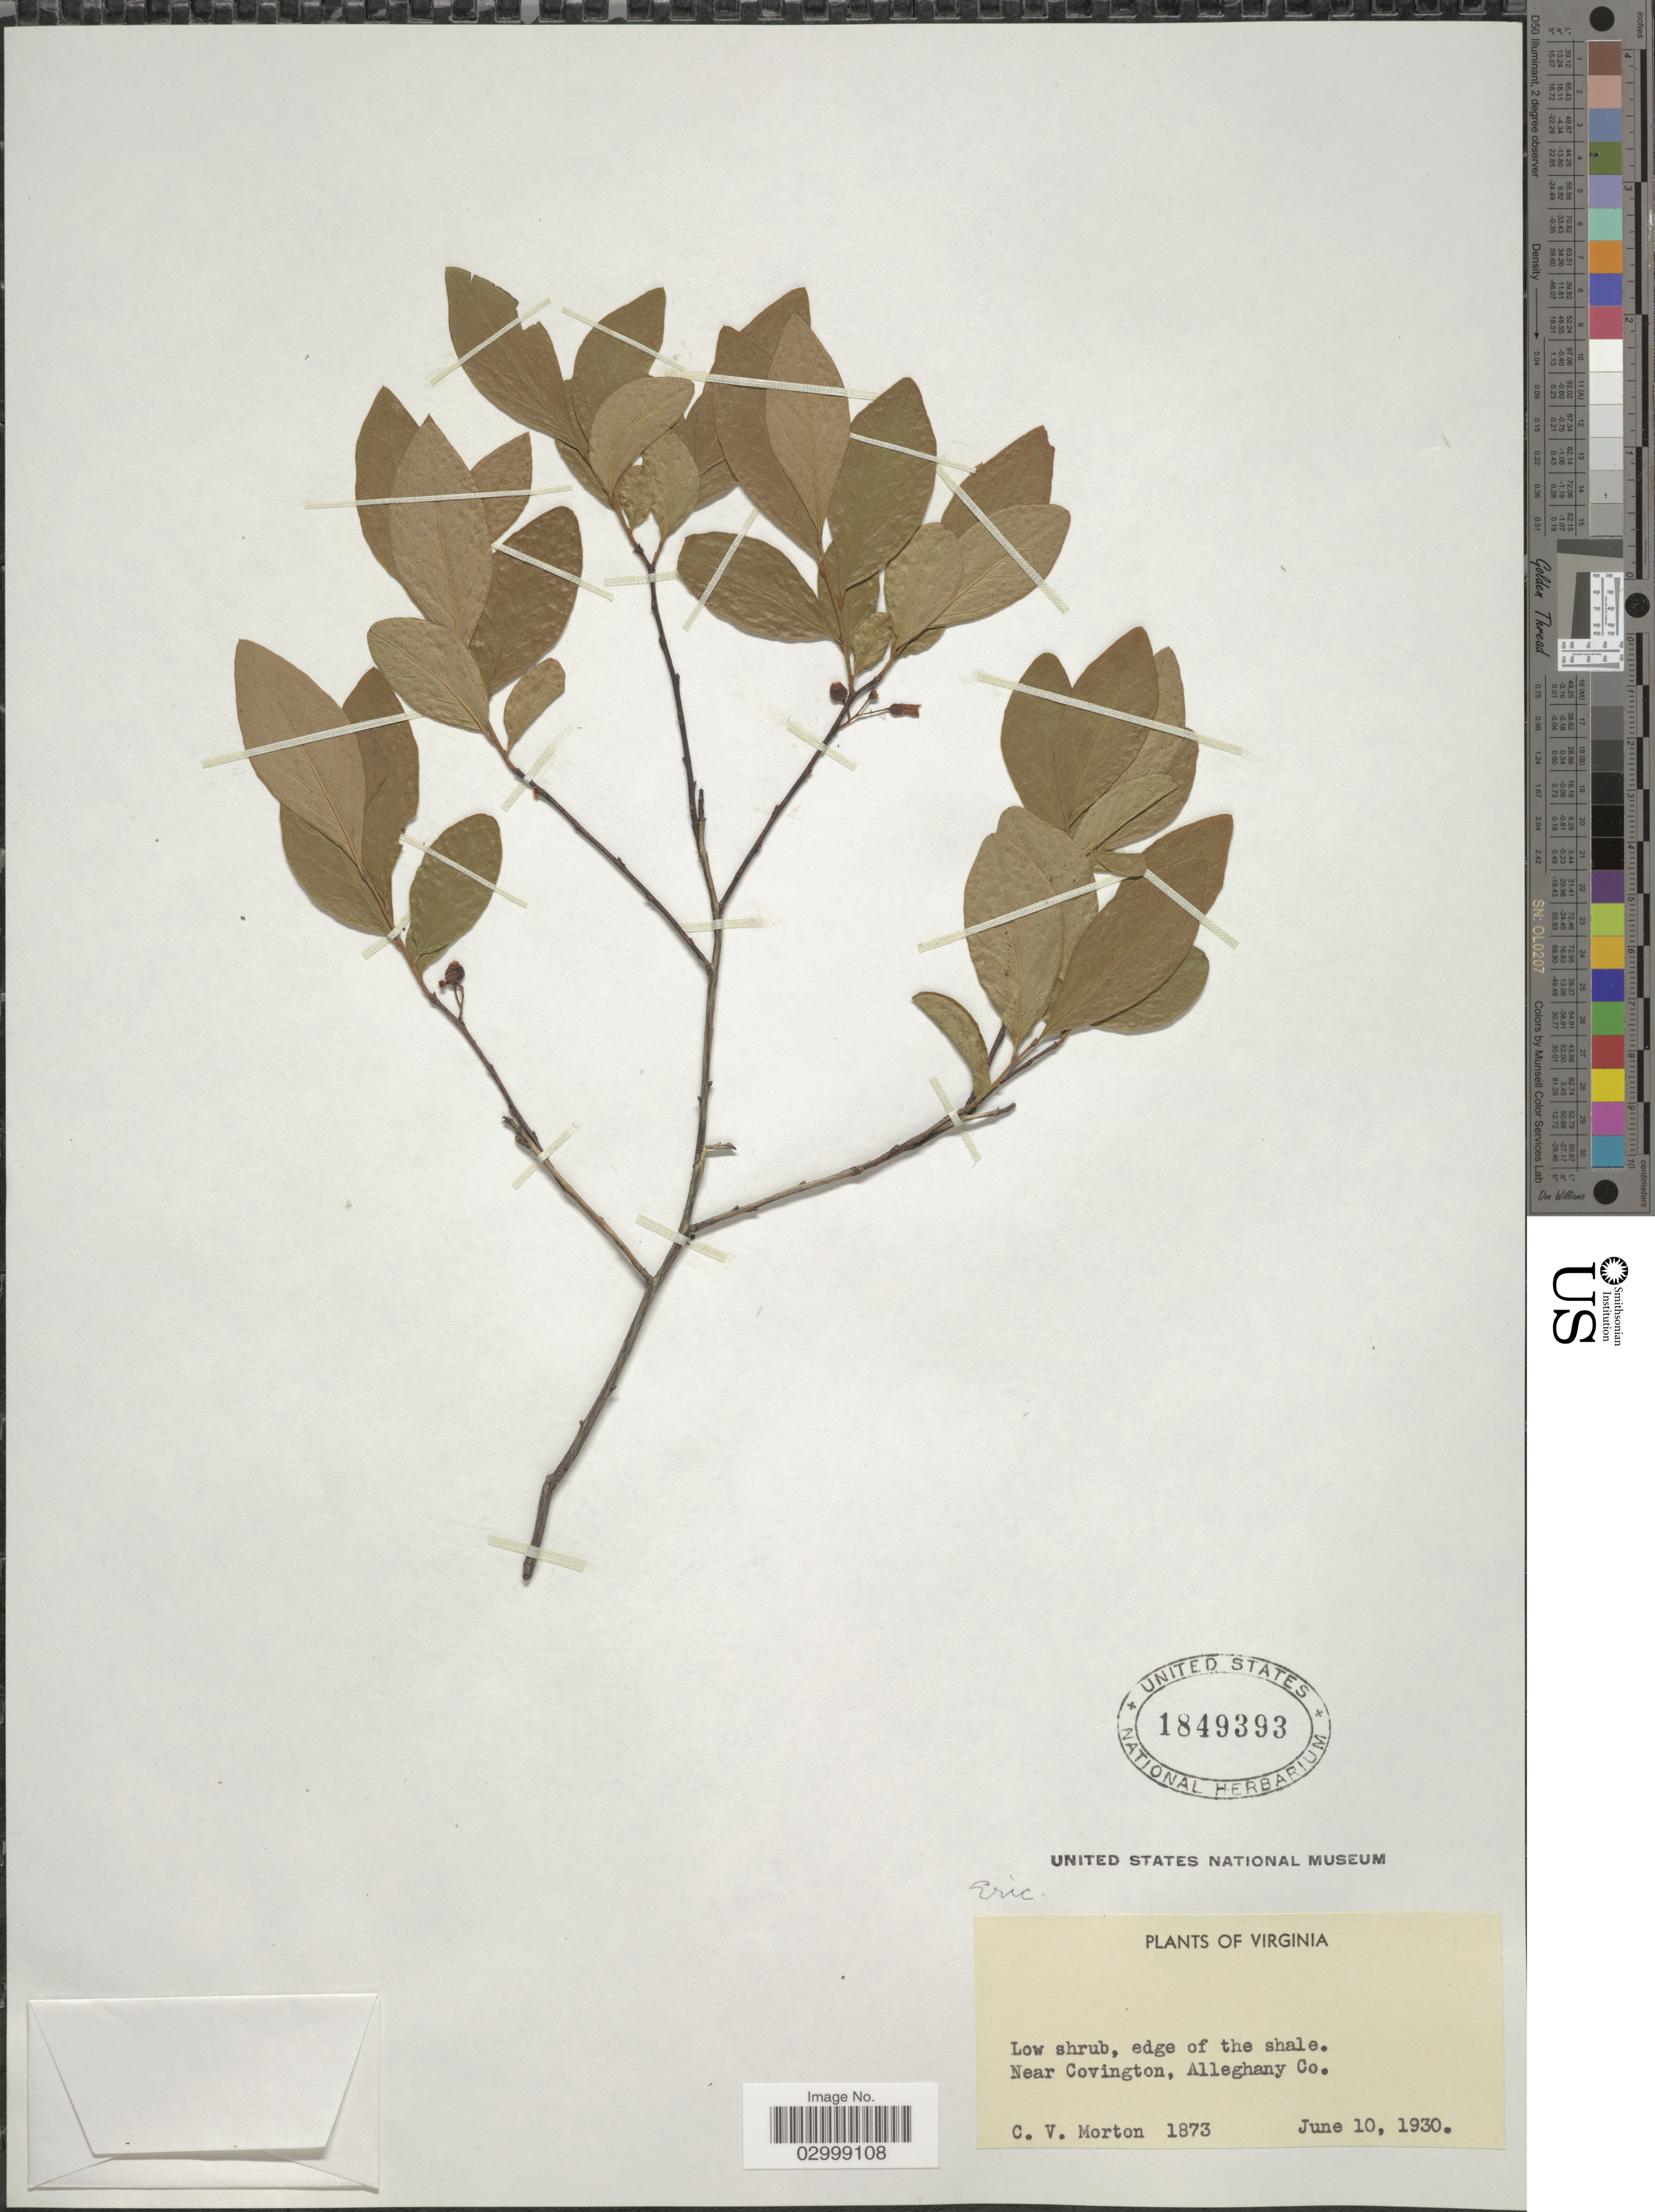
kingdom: Plantae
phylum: Tracheophyta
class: Magnoliopsida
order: Ericales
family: Ericaceae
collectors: C. V. Morton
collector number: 1873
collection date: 1930-06-10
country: United States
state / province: Virginia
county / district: Alleghany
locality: Near Covington, Alleghany Co.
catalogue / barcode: US 1849393